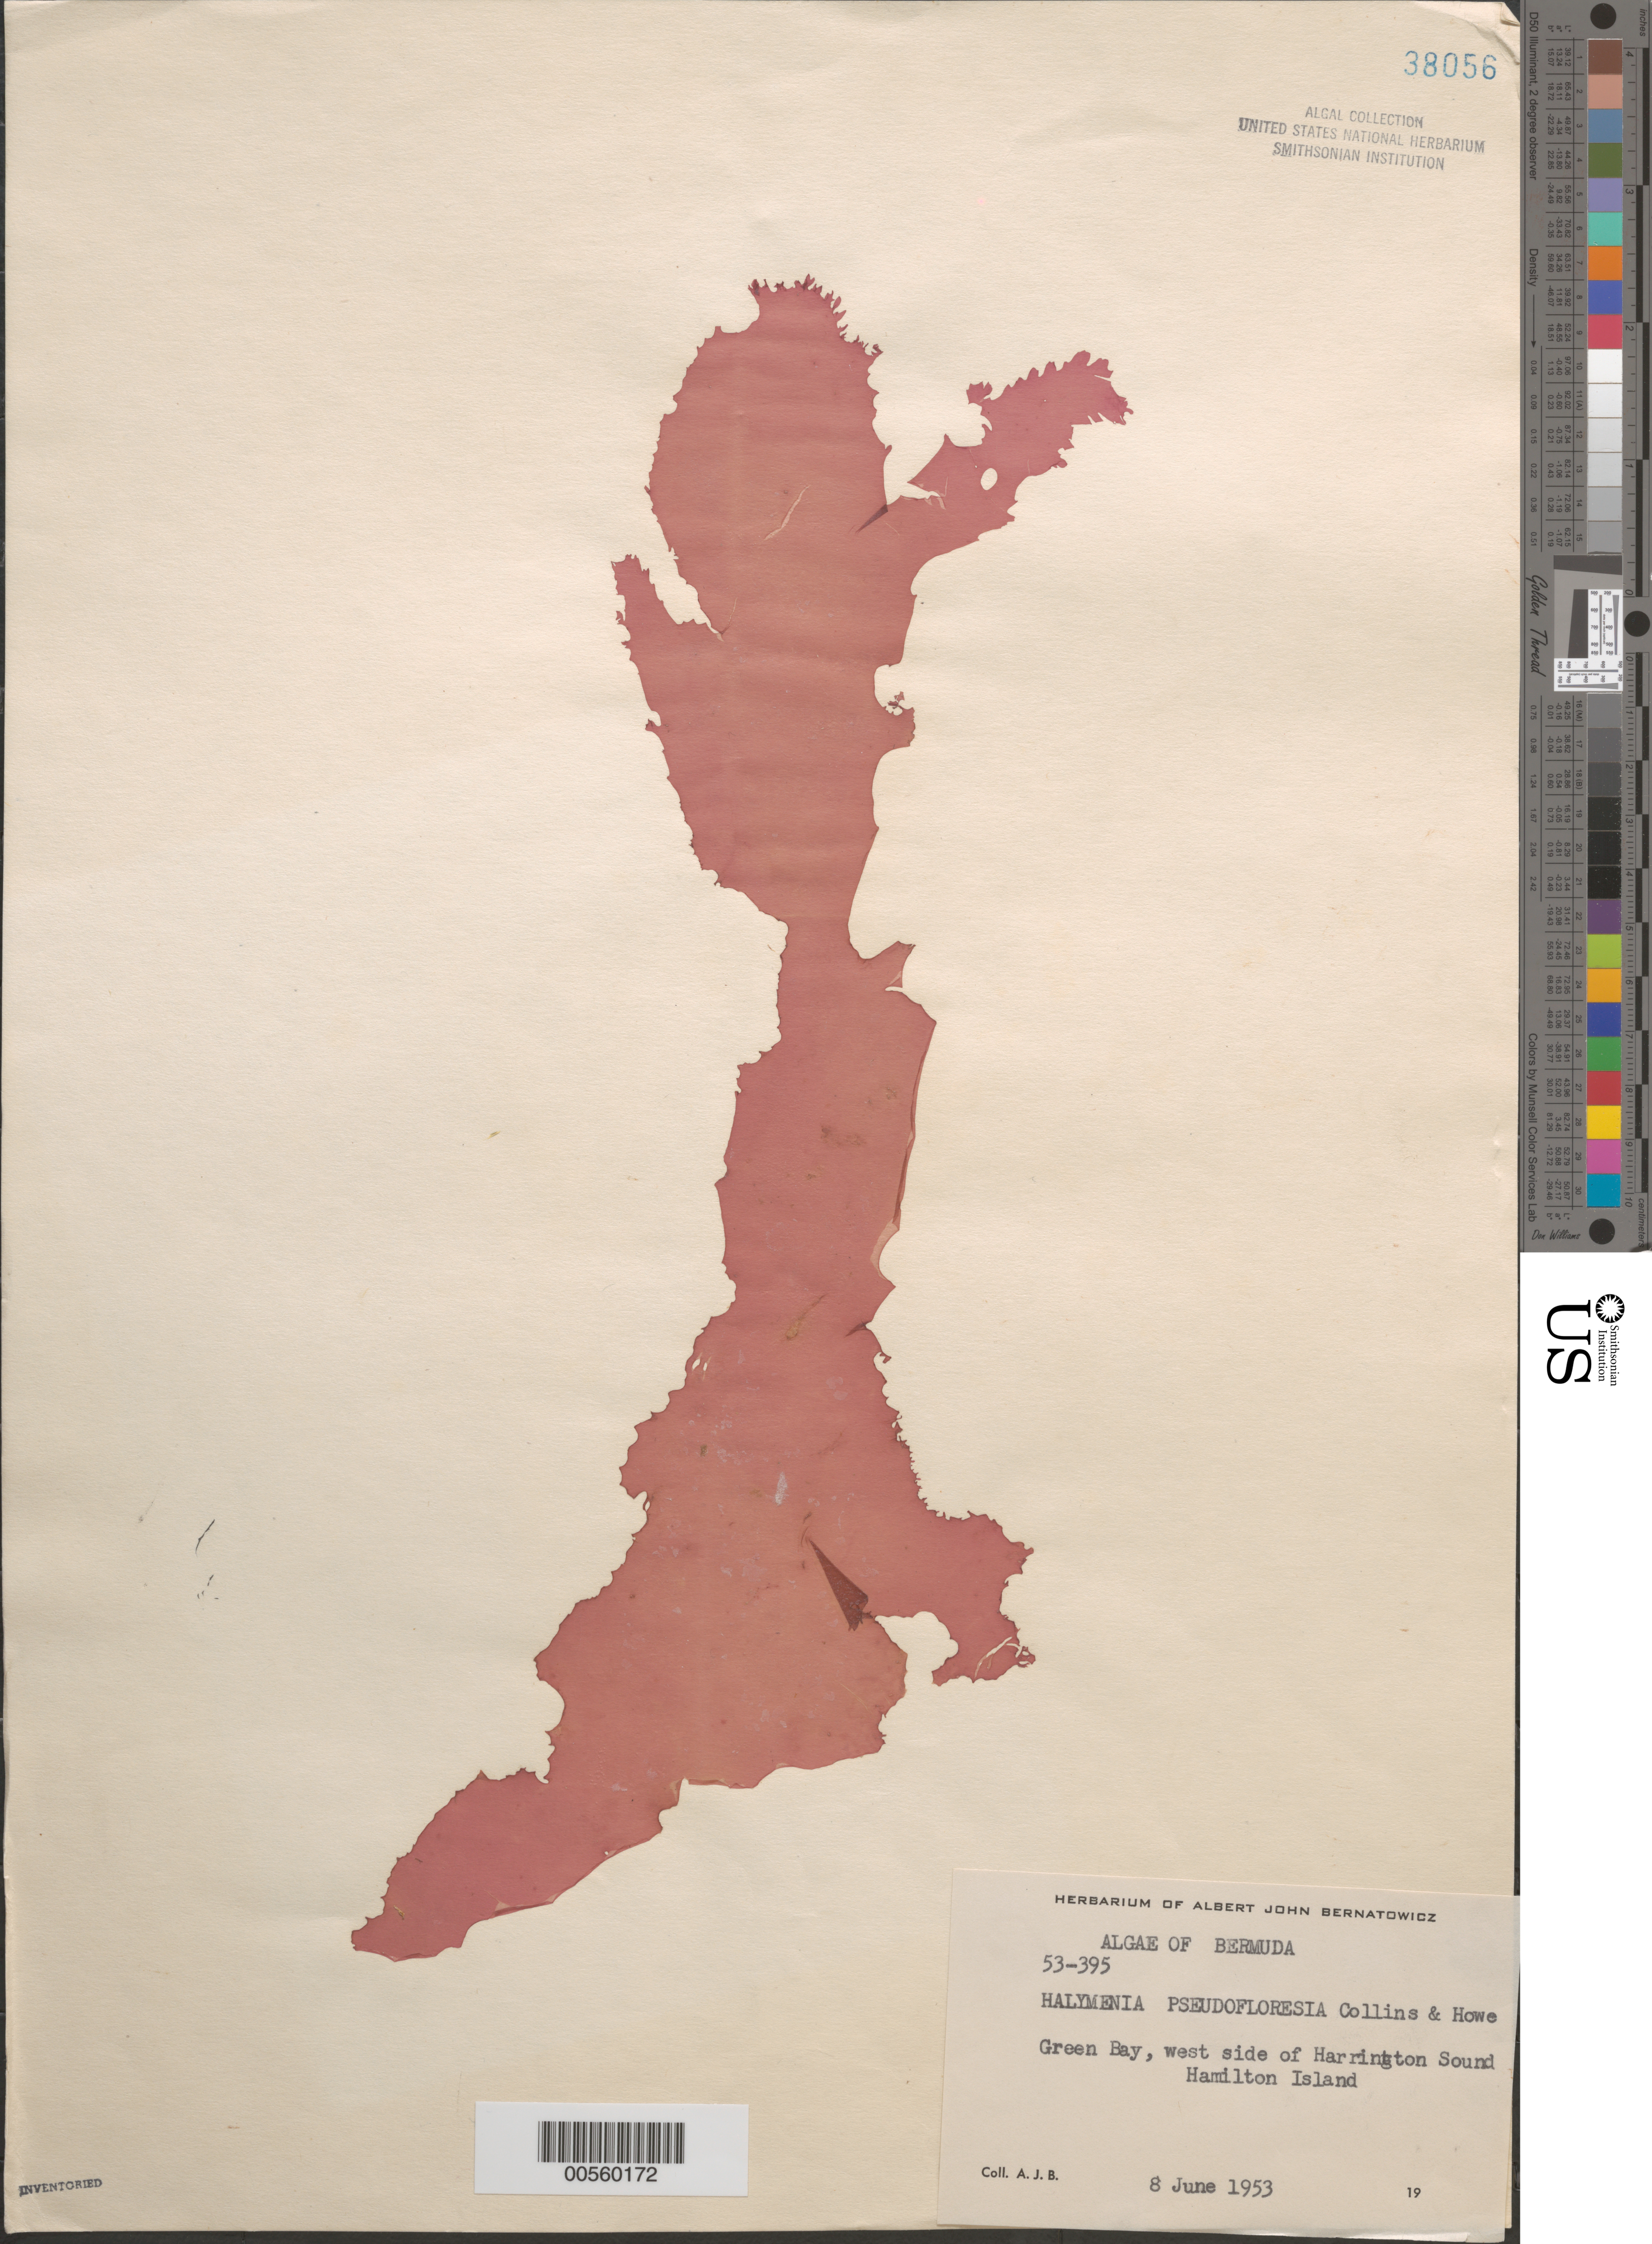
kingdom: Plantae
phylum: Rhodophyta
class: Florideophyceae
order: Halymeniales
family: Halymeniaceae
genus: Halymenia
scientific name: Halymenia pseudofloresia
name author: Collins & M. Howe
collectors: A. Bernatowicz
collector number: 53-395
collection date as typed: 08 Jun 1953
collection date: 1953-06-08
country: Bermuda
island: Bermuda Island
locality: Green Bay, Harrington Sound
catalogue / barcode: US 38056